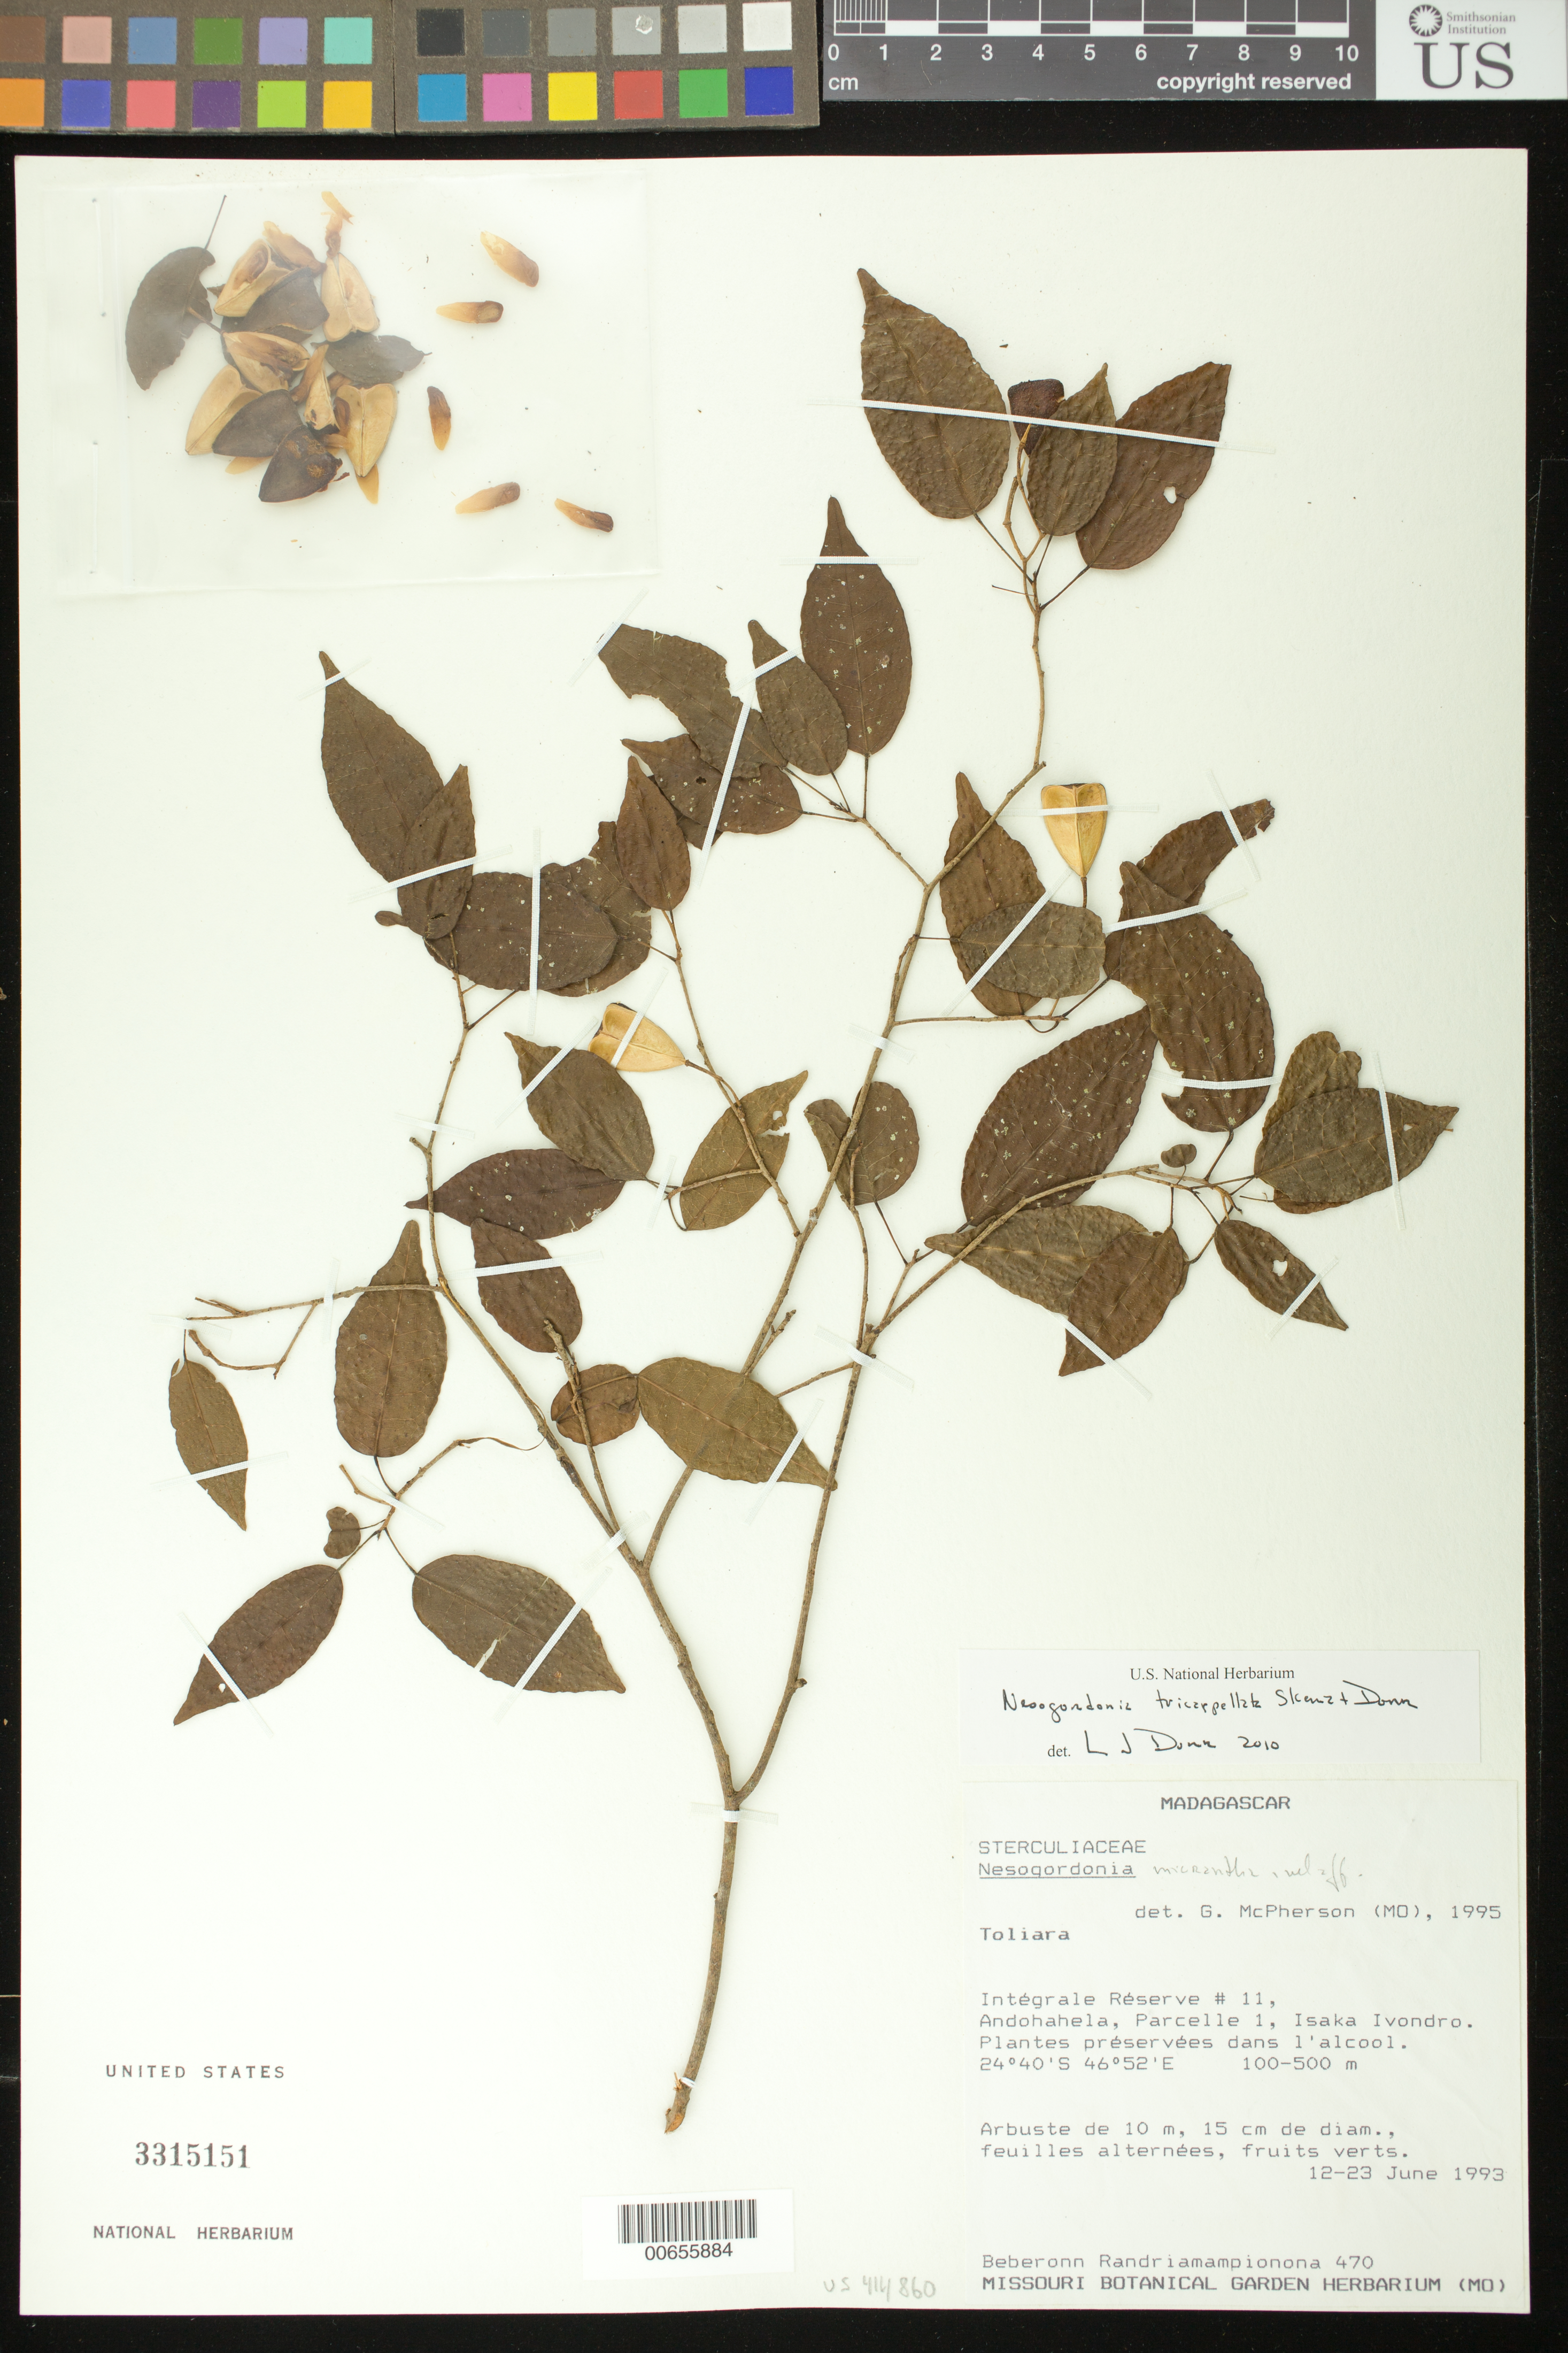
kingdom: Plantae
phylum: Tracheophyta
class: Magnoliopsida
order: Malvales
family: Malvaceae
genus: Nesogordonia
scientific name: Nesogordonia tricarpellata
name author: Skema & Dorr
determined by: Dorr, L. J., (BOT), Smithsonian Institution - National Museum of Natural History (UNITED STATES)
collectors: B. Randriamampionona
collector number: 470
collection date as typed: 12 Jun 1993 to 23 Jun 1993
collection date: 1993-06-12/1993-06-23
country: Madagascar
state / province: Anosy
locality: Intégrale Réserve # 11, Andohahela, Parcelle 1, Isaka Ivondro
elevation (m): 100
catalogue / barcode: US 3315151